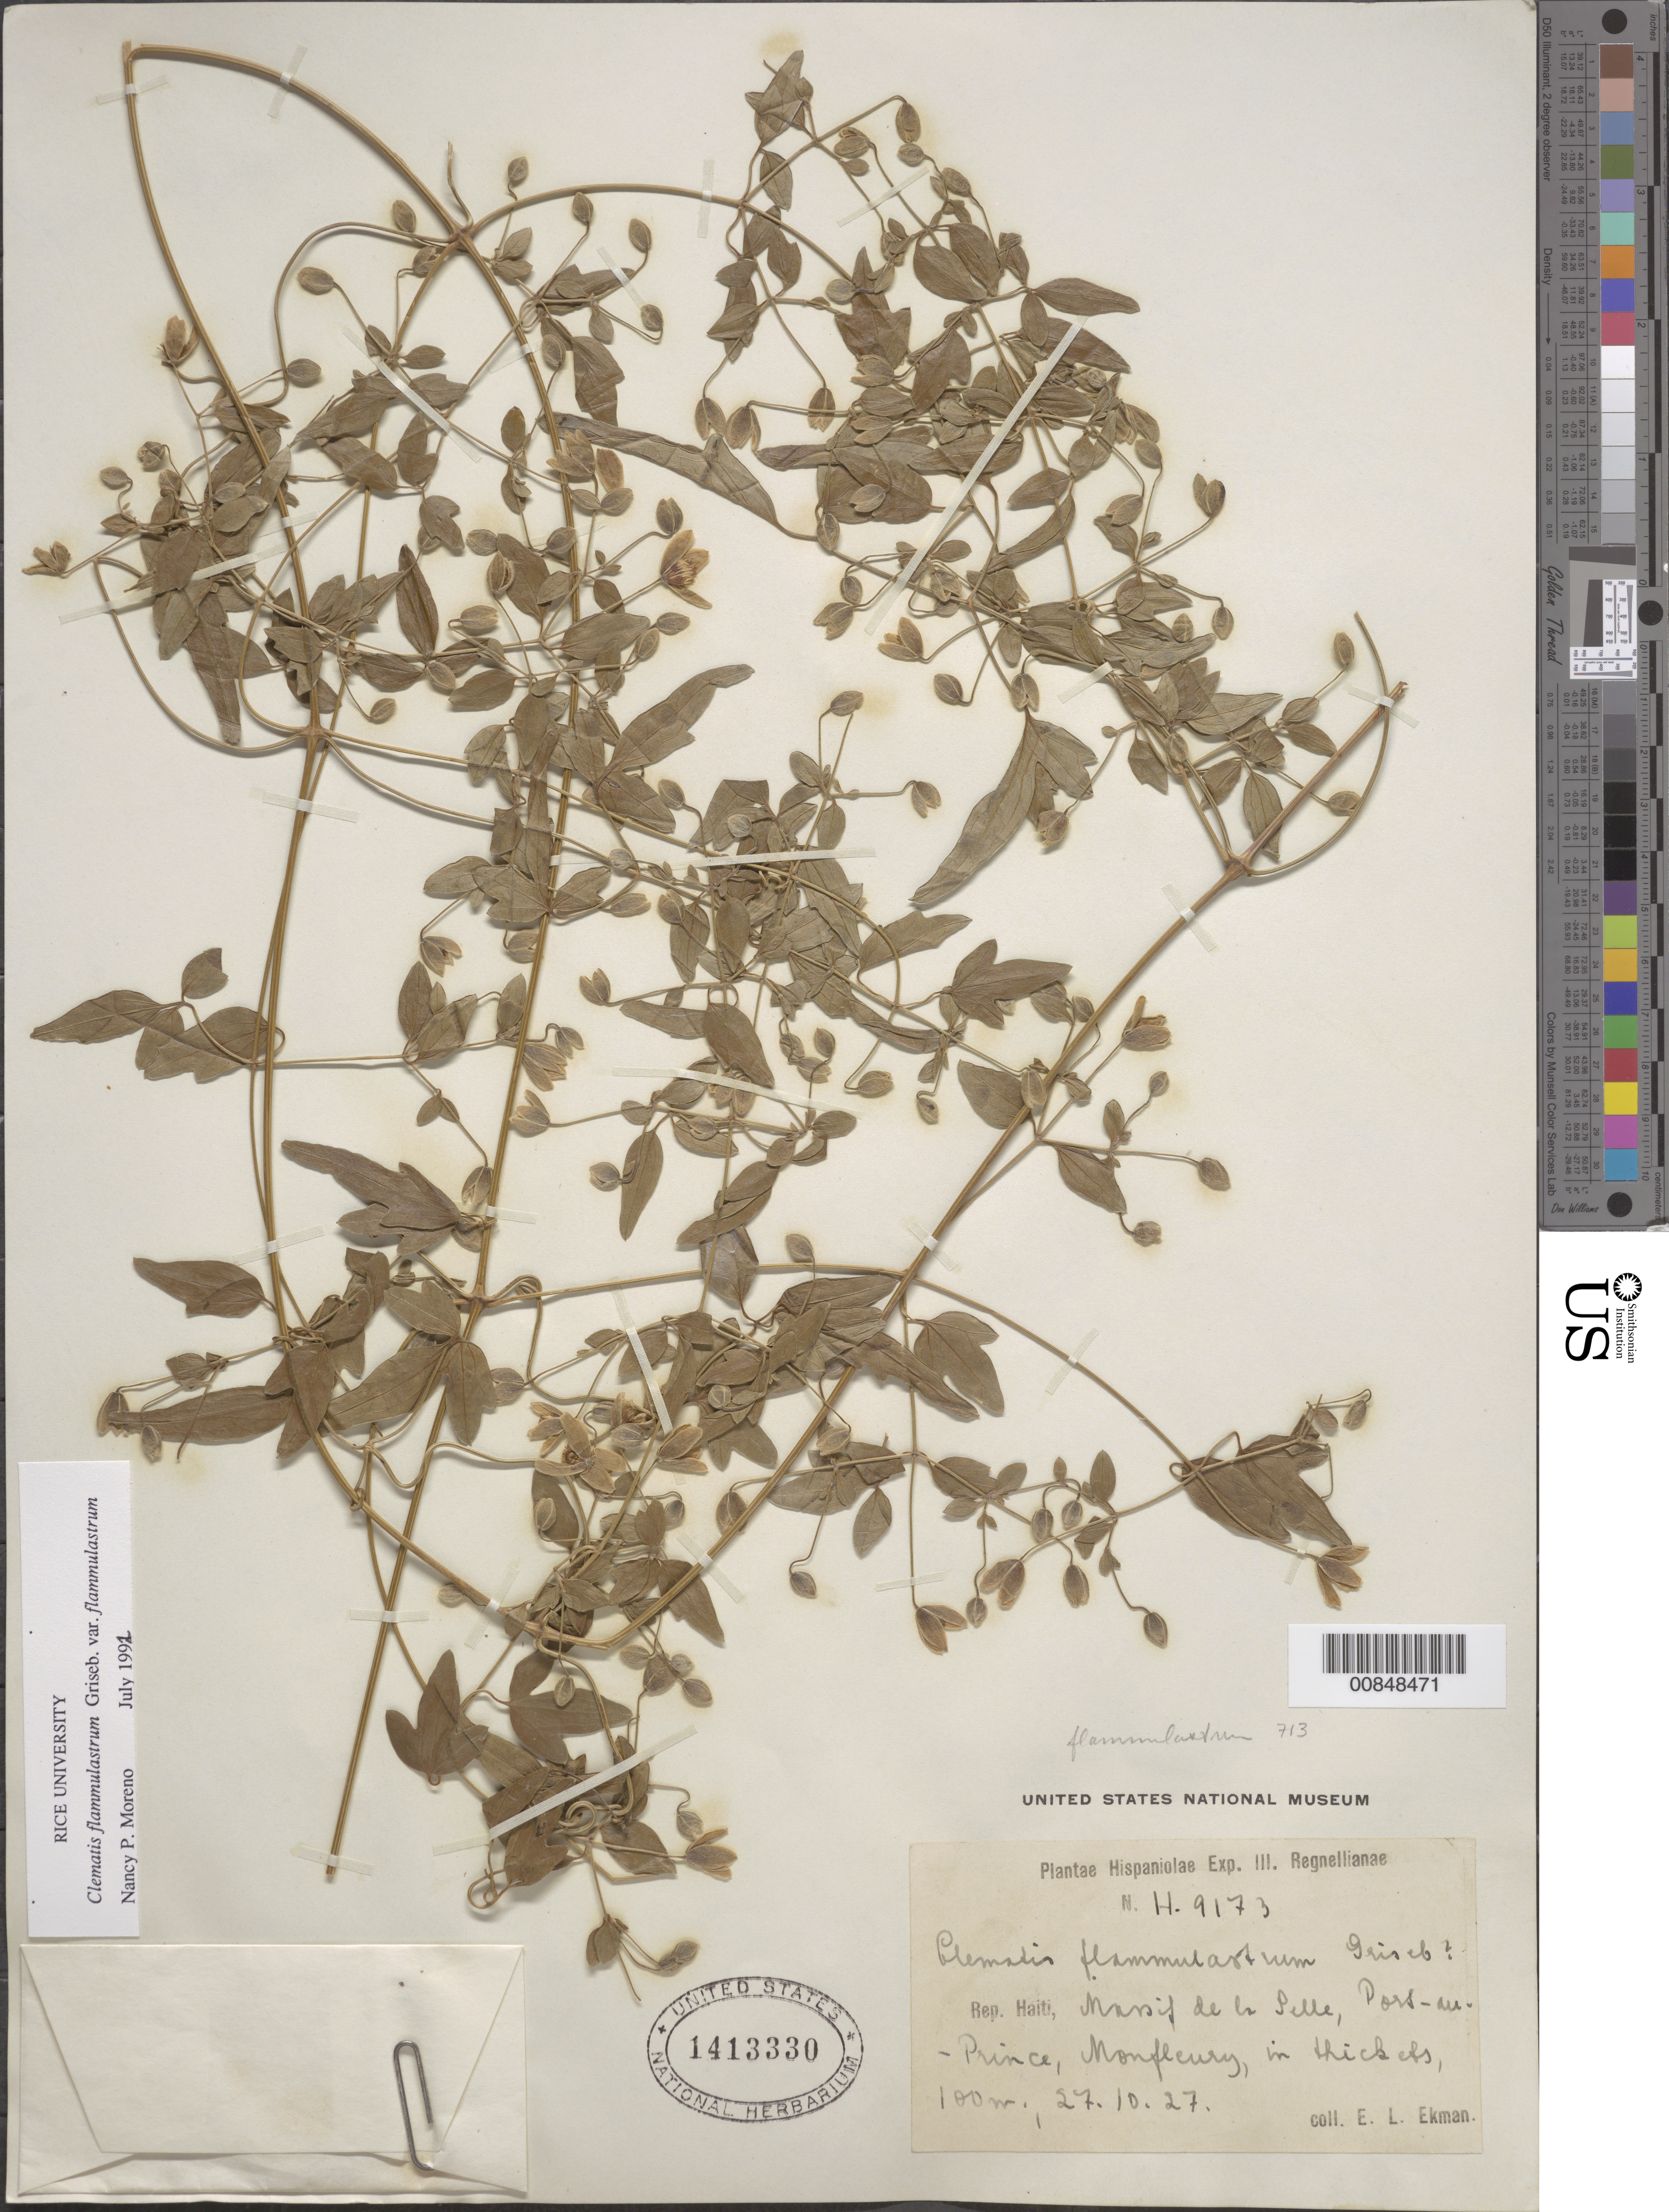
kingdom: Plantae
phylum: Tracheophyta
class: Magnoliopsida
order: Ranunculales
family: Ranunculaceae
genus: Clematis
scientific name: Clematis flammulastrum var. flammulastrum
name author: Griseb.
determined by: Moreno, N. P.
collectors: E. L. Ekman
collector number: H 9173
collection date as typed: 27 Oct 1927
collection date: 1927-10-27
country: Haiti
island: Hispaniola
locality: Massif de la Selle, Port-au-Prince, Montfleury.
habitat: In thickets.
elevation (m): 100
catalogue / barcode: US 1413330